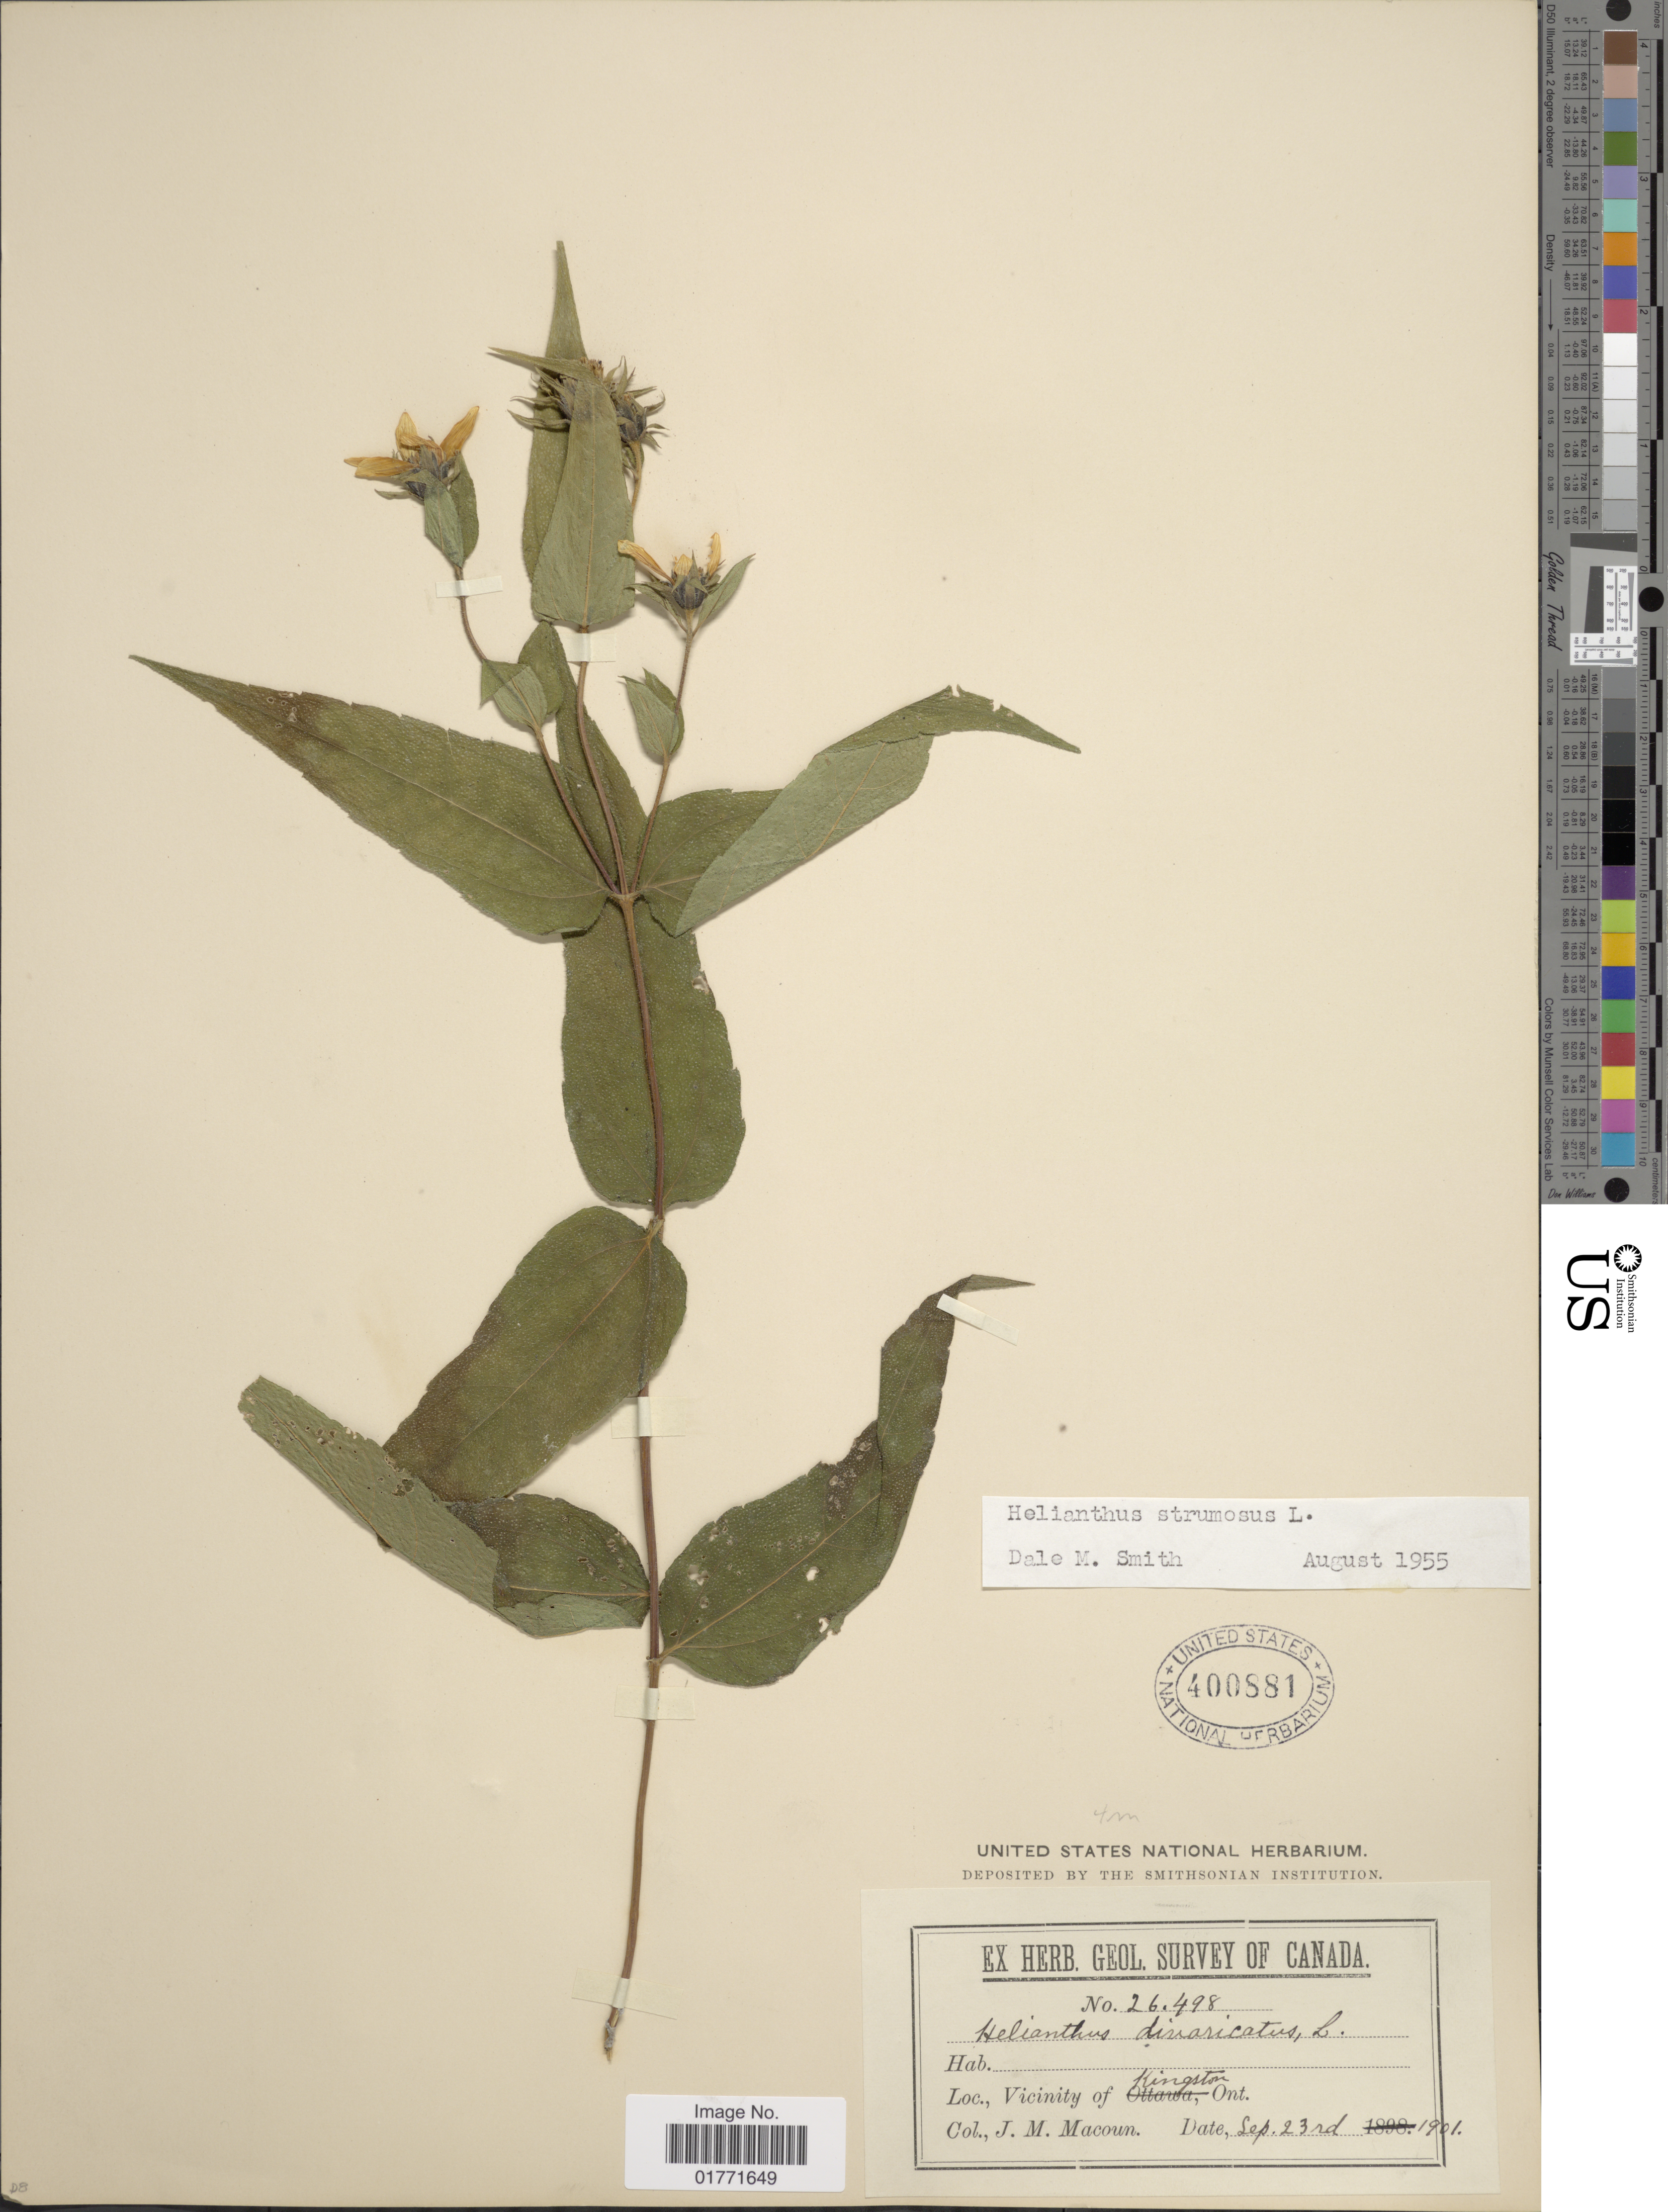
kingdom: Plantae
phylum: Tracheophyta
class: Magnoliopsida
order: Asterales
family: Asteraceae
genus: Helianthus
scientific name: Helianthus strumosus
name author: L.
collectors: J. M. Macoun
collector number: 26498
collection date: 1901-09-23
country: Canada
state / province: Ontario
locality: Vicinity of Kingtson, Ont.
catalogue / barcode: US 400881